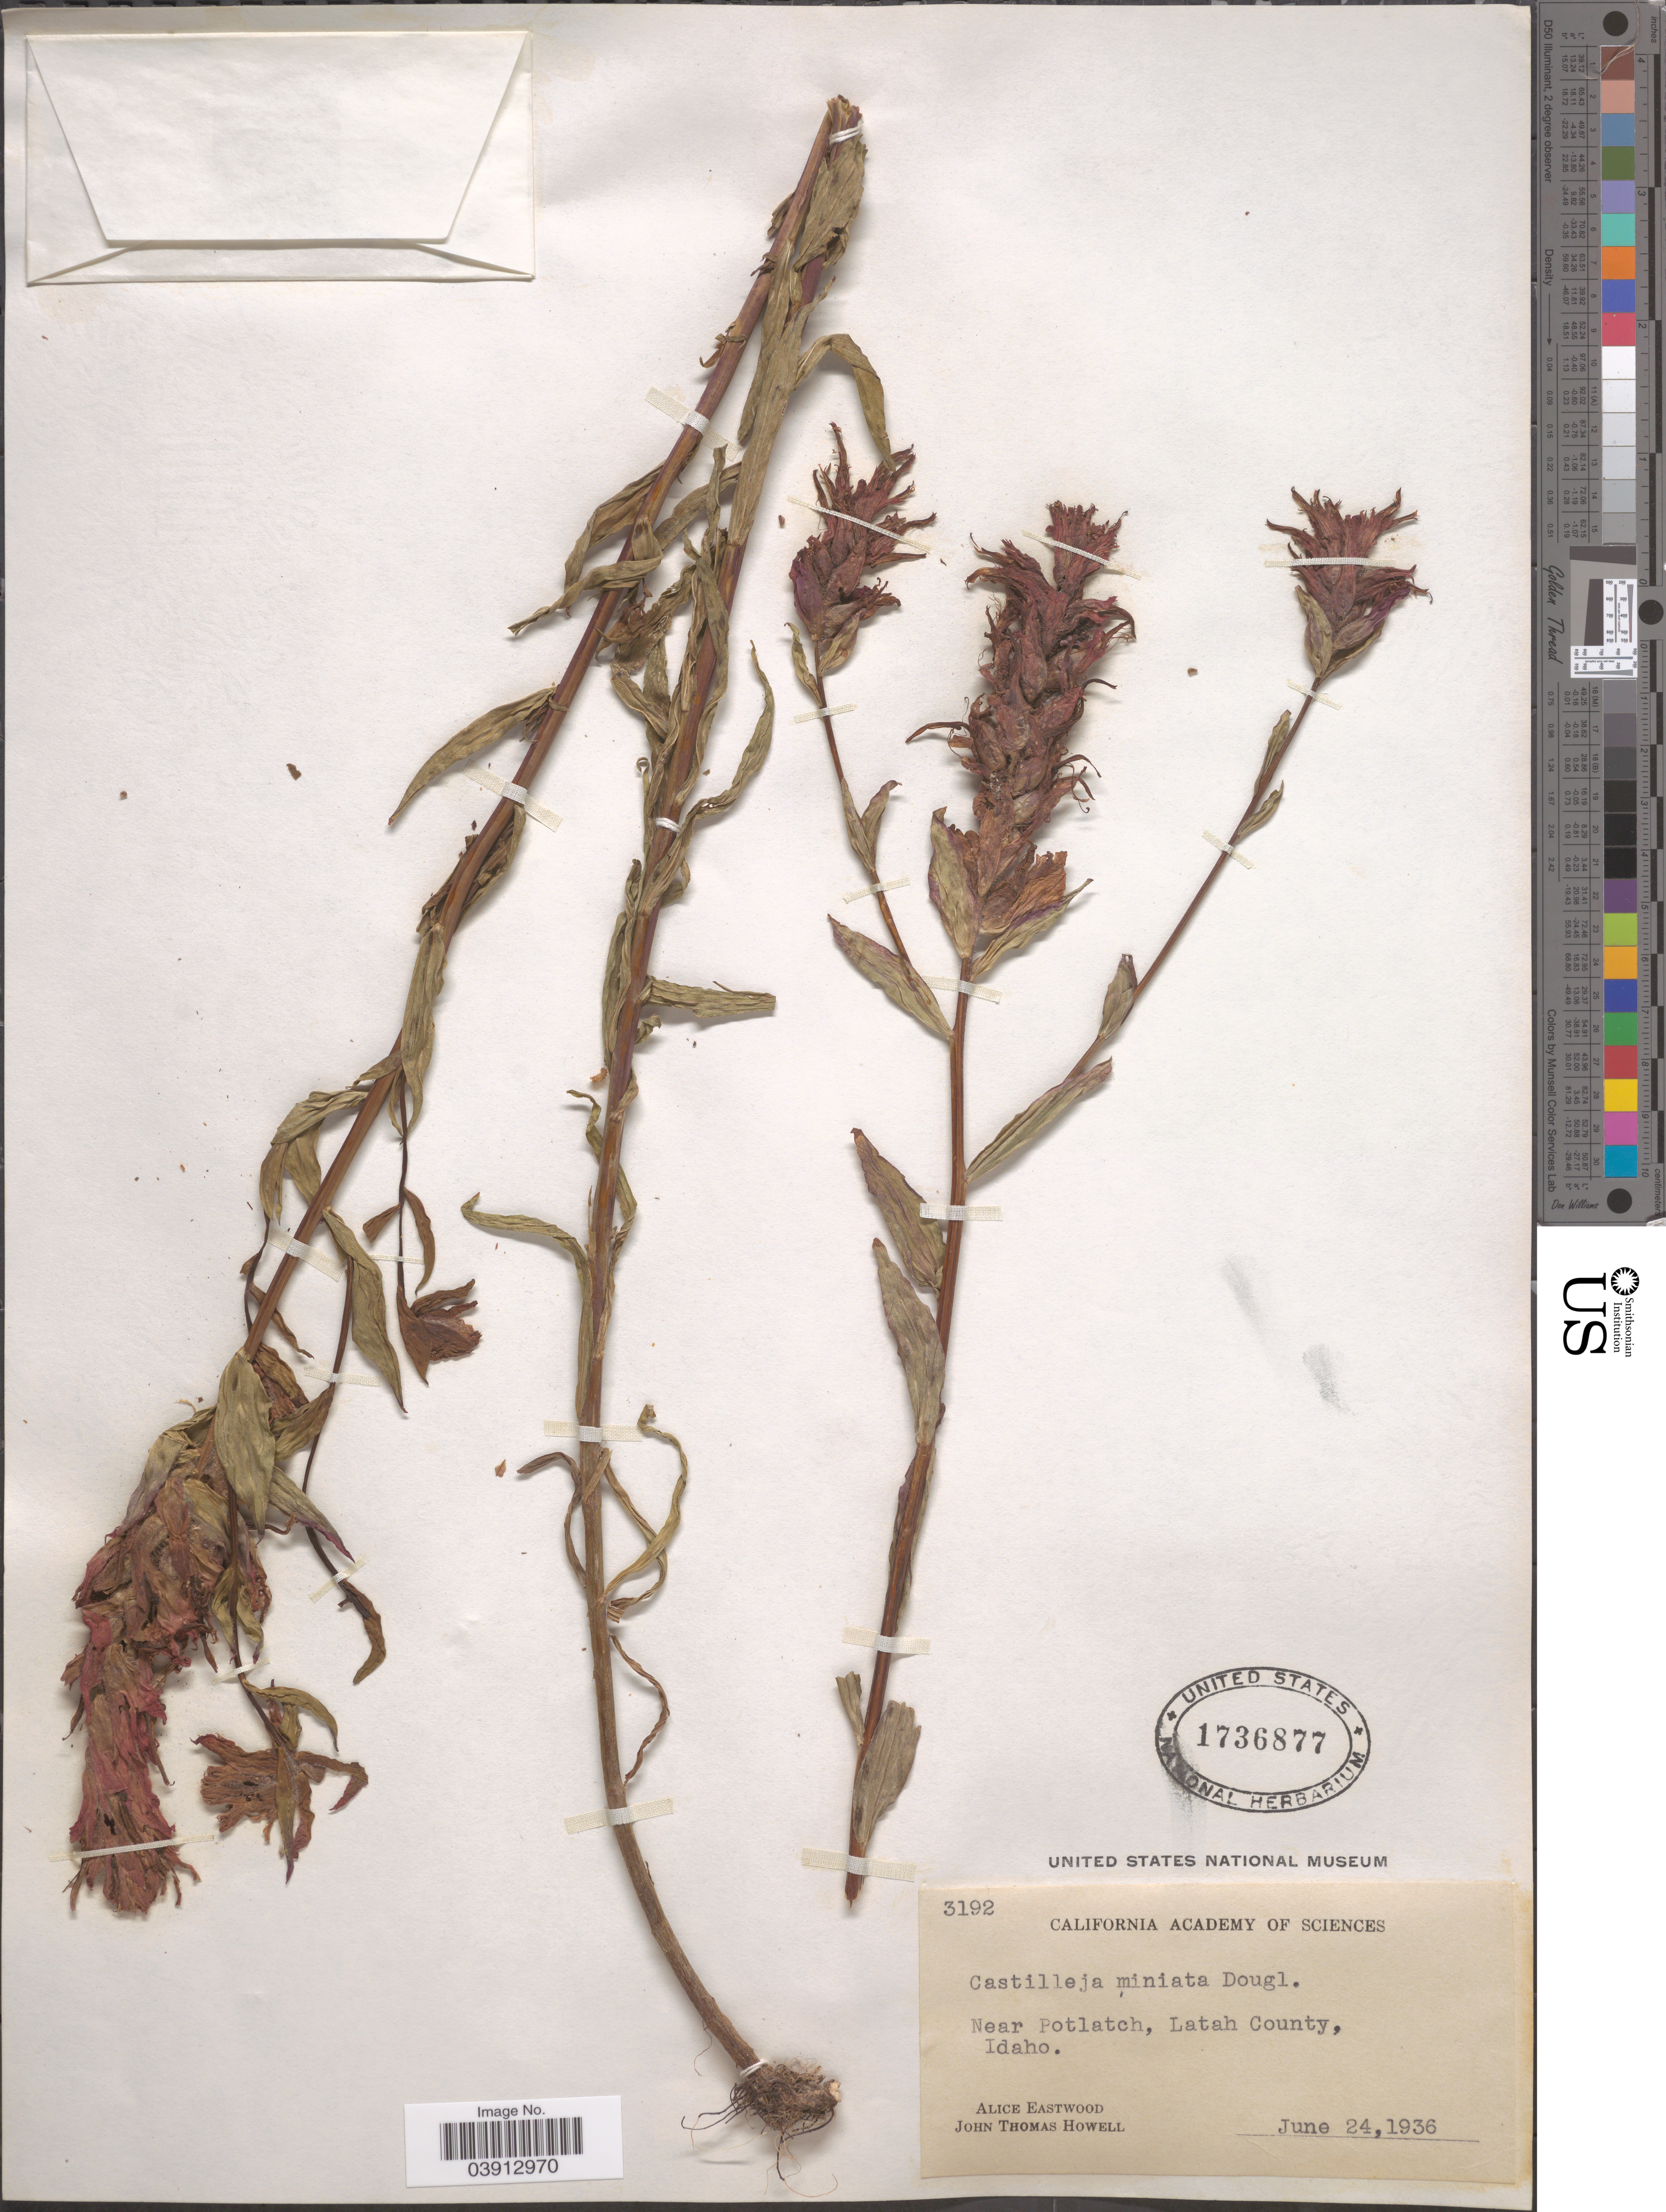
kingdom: Plantae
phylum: Tracheophyta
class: Magnoliopsida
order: Lamiales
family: Orobanchaceae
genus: Castilleja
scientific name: Castilleja miniata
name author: Douglas ex Hook.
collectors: A. Eastwood & J. T. Howell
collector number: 3192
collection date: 1936-06-24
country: United States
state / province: Idaho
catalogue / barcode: US 1736877